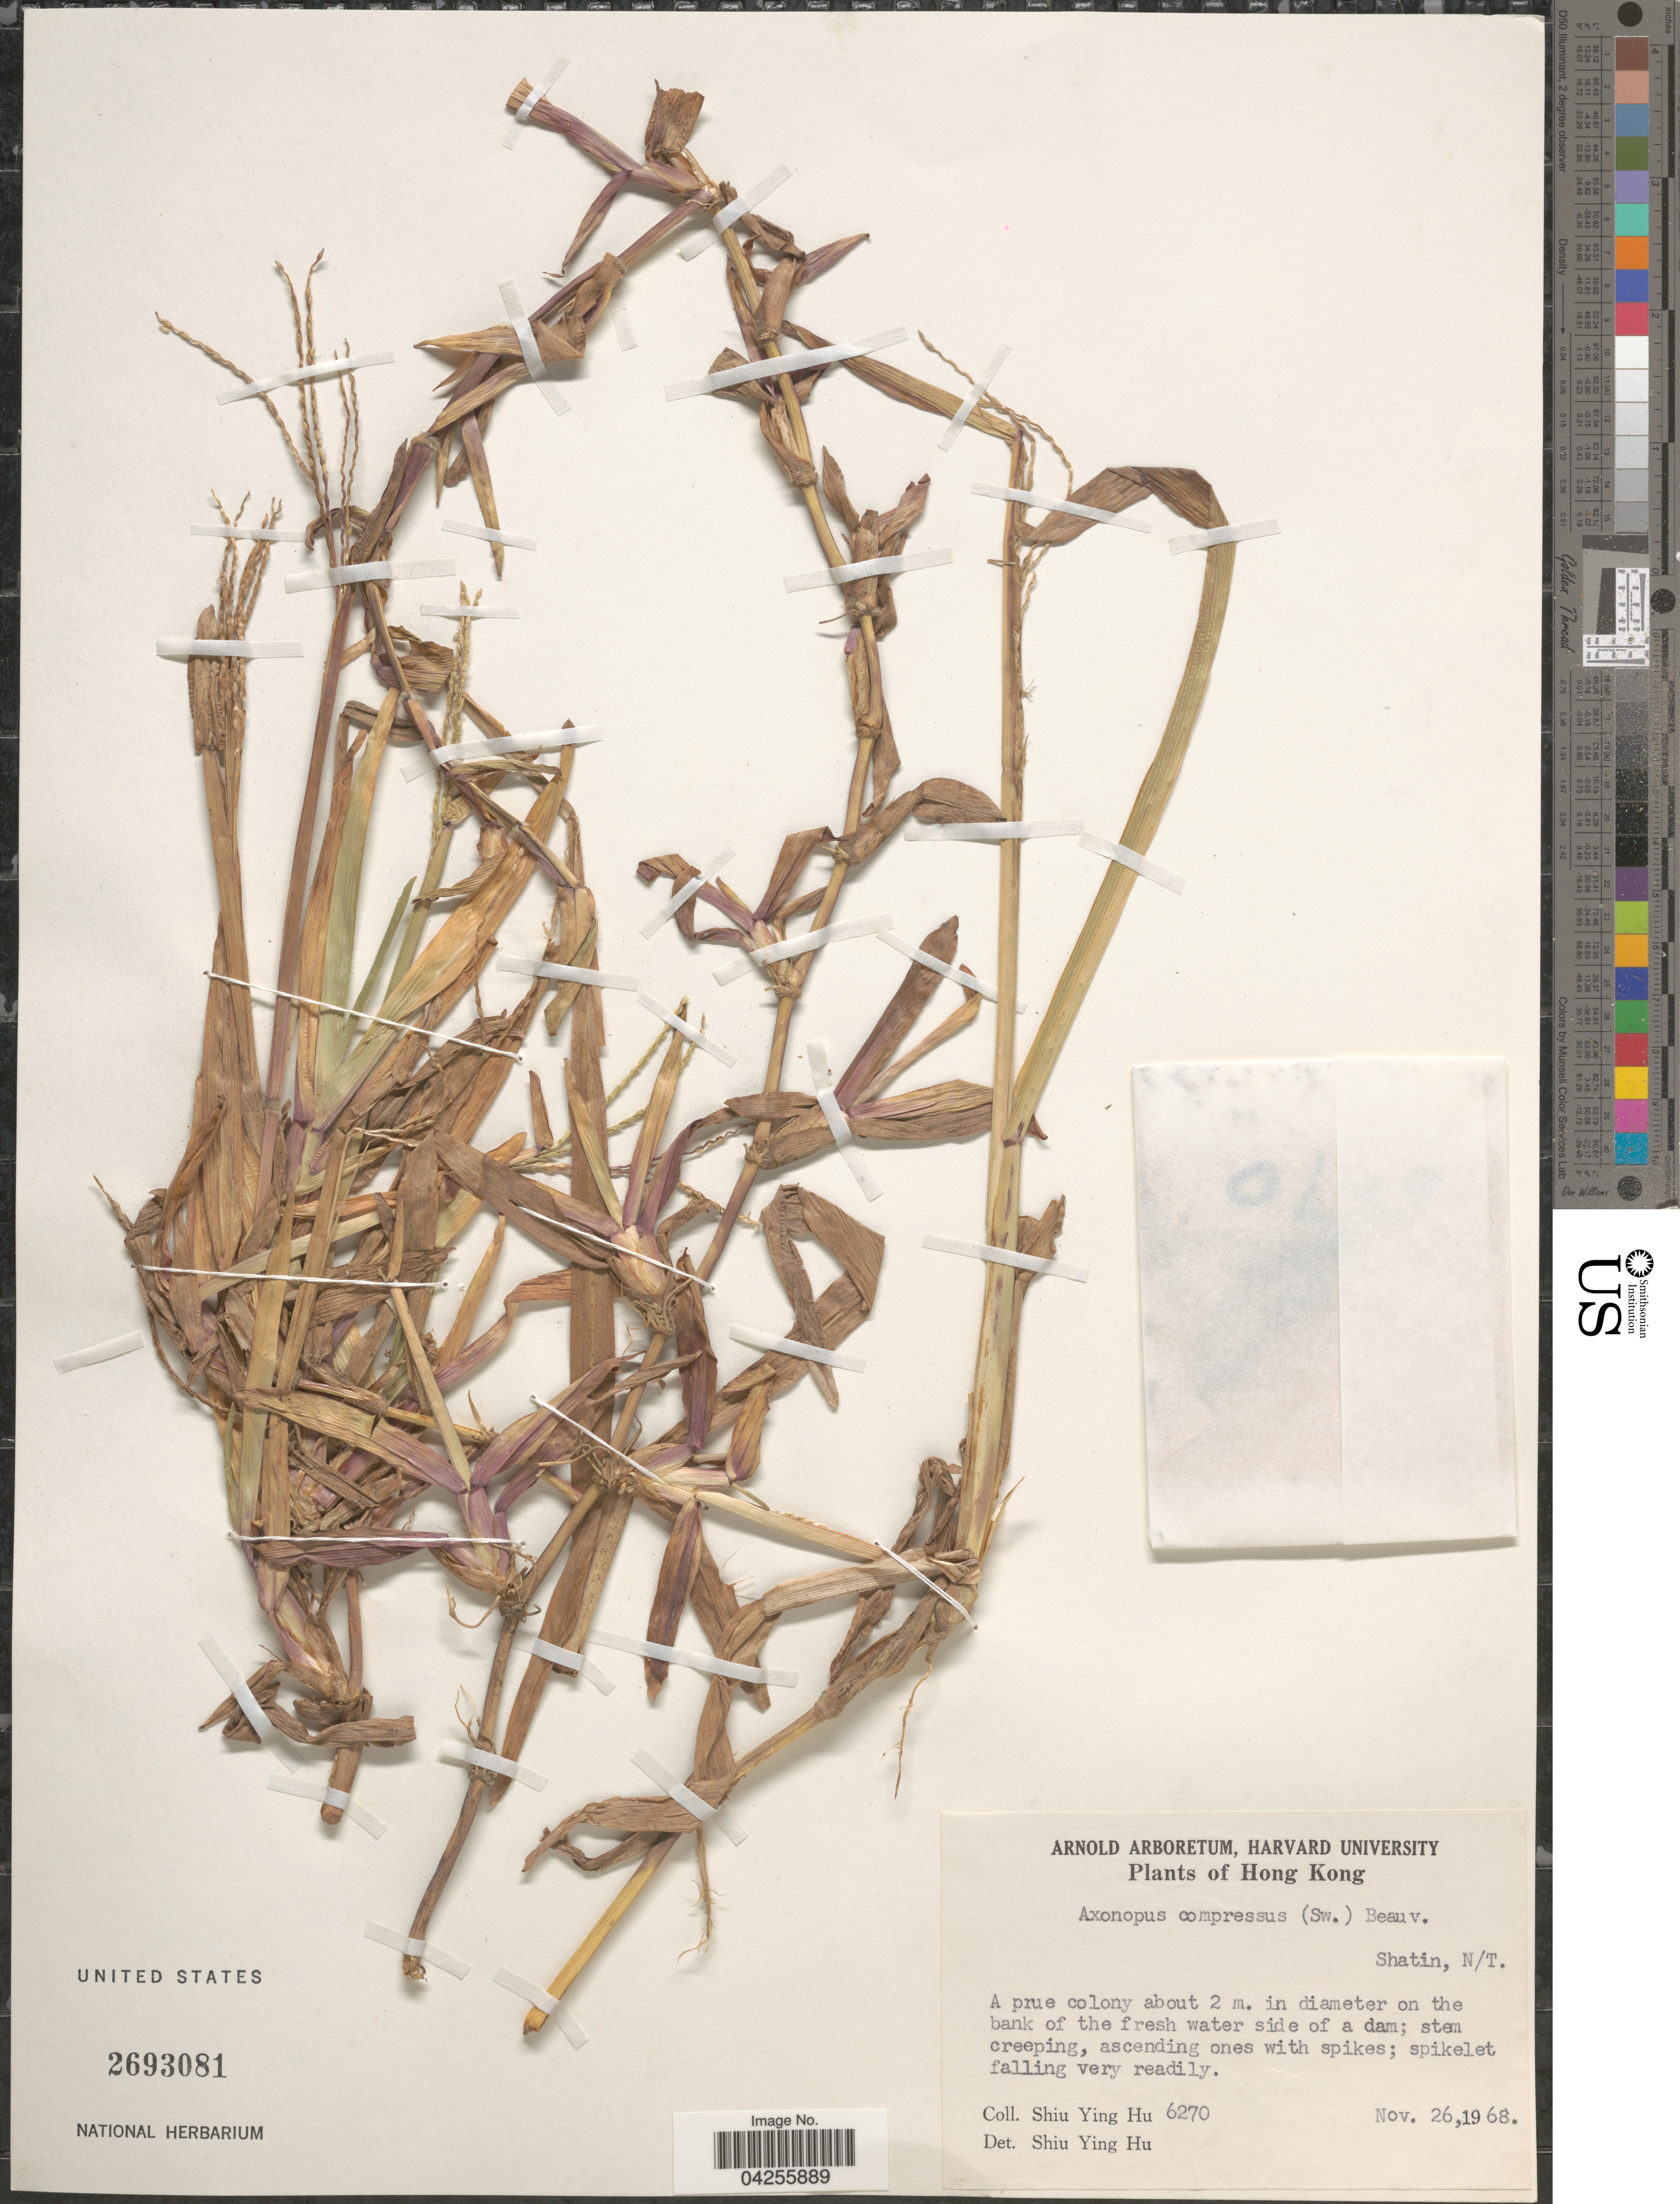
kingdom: Plantae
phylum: Tracheophyta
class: Liliopsida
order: Poales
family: Poaceae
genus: Axonopus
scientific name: Axonopus compressus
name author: (Sw.) P. Beauv.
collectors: S. Y. Hu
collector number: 6270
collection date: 1968-11-26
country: China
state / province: Hong Kong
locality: Shatin, N/T.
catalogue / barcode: US 2693081